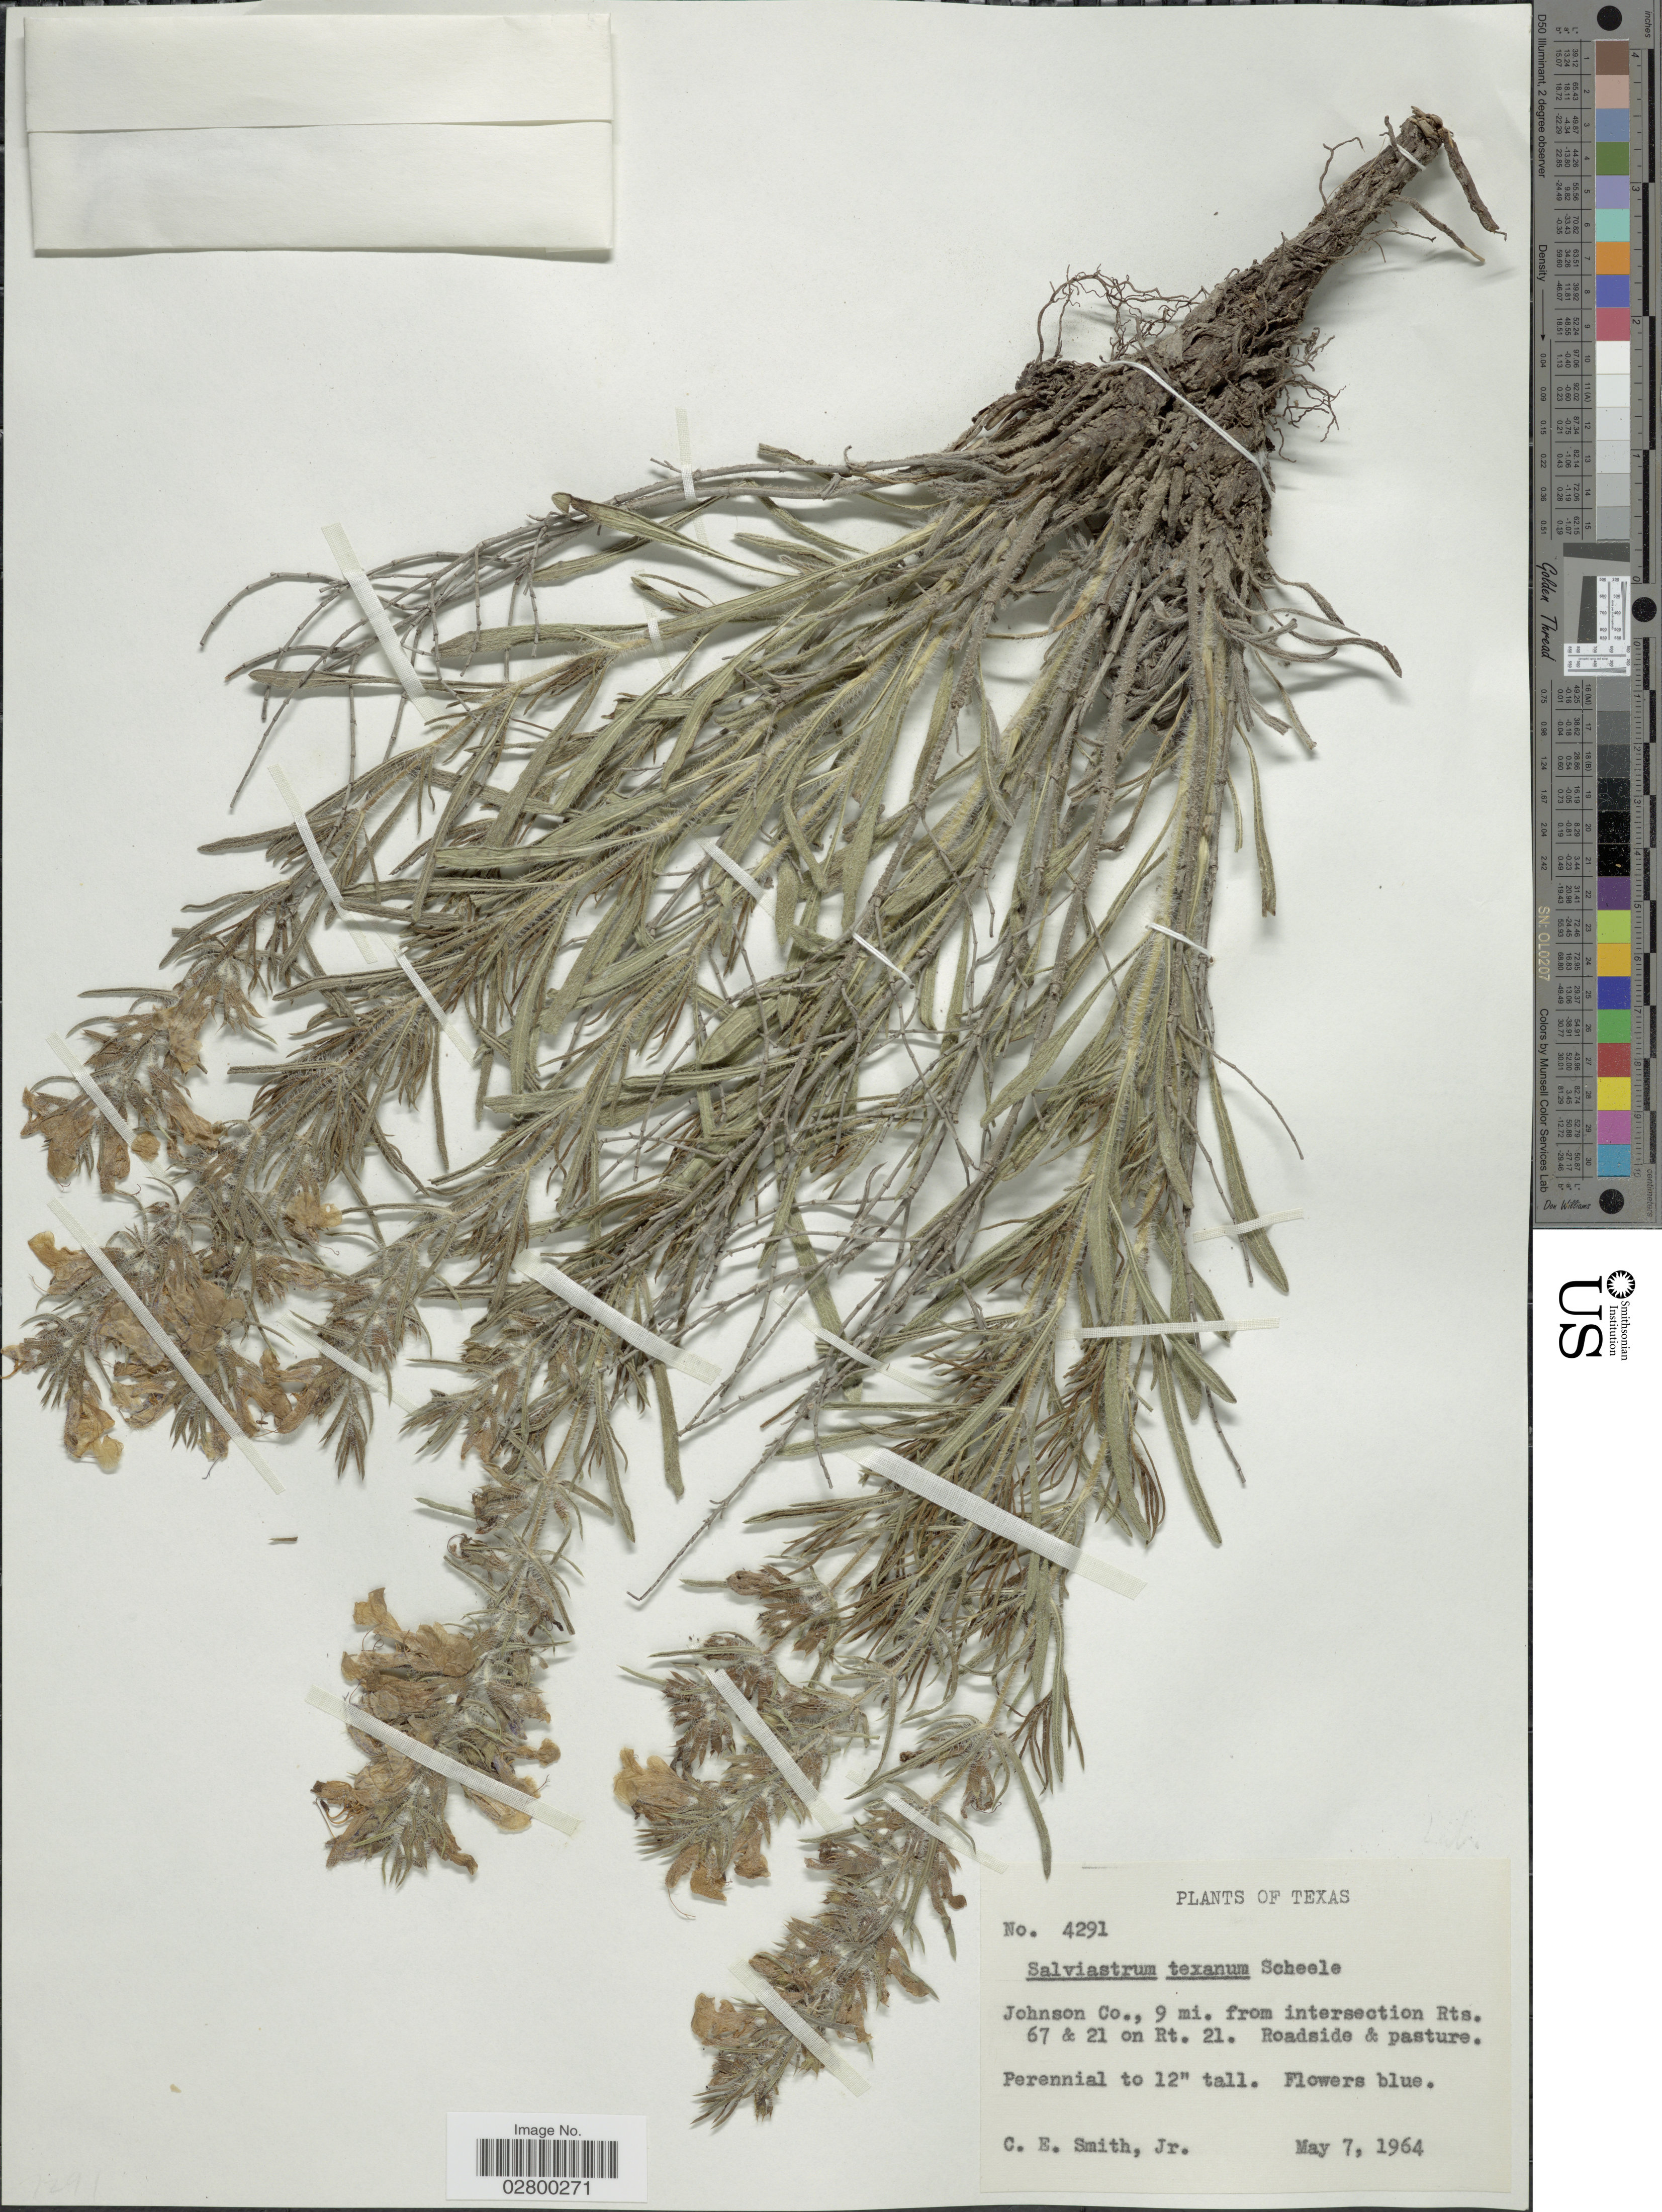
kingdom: Plantae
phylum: Tracheophyta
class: Magnoliopsida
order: Lamiales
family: Lamiaceae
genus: Salvia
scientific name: Salvia texana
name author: (Scheele) Torr.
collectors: C. E. Smith Jr.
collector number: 4291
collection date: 1964-05-07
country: United States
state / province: Texas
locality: Johnson Co., 9 mi. from intersection Rts. 67 & 21 on Rt. 21.